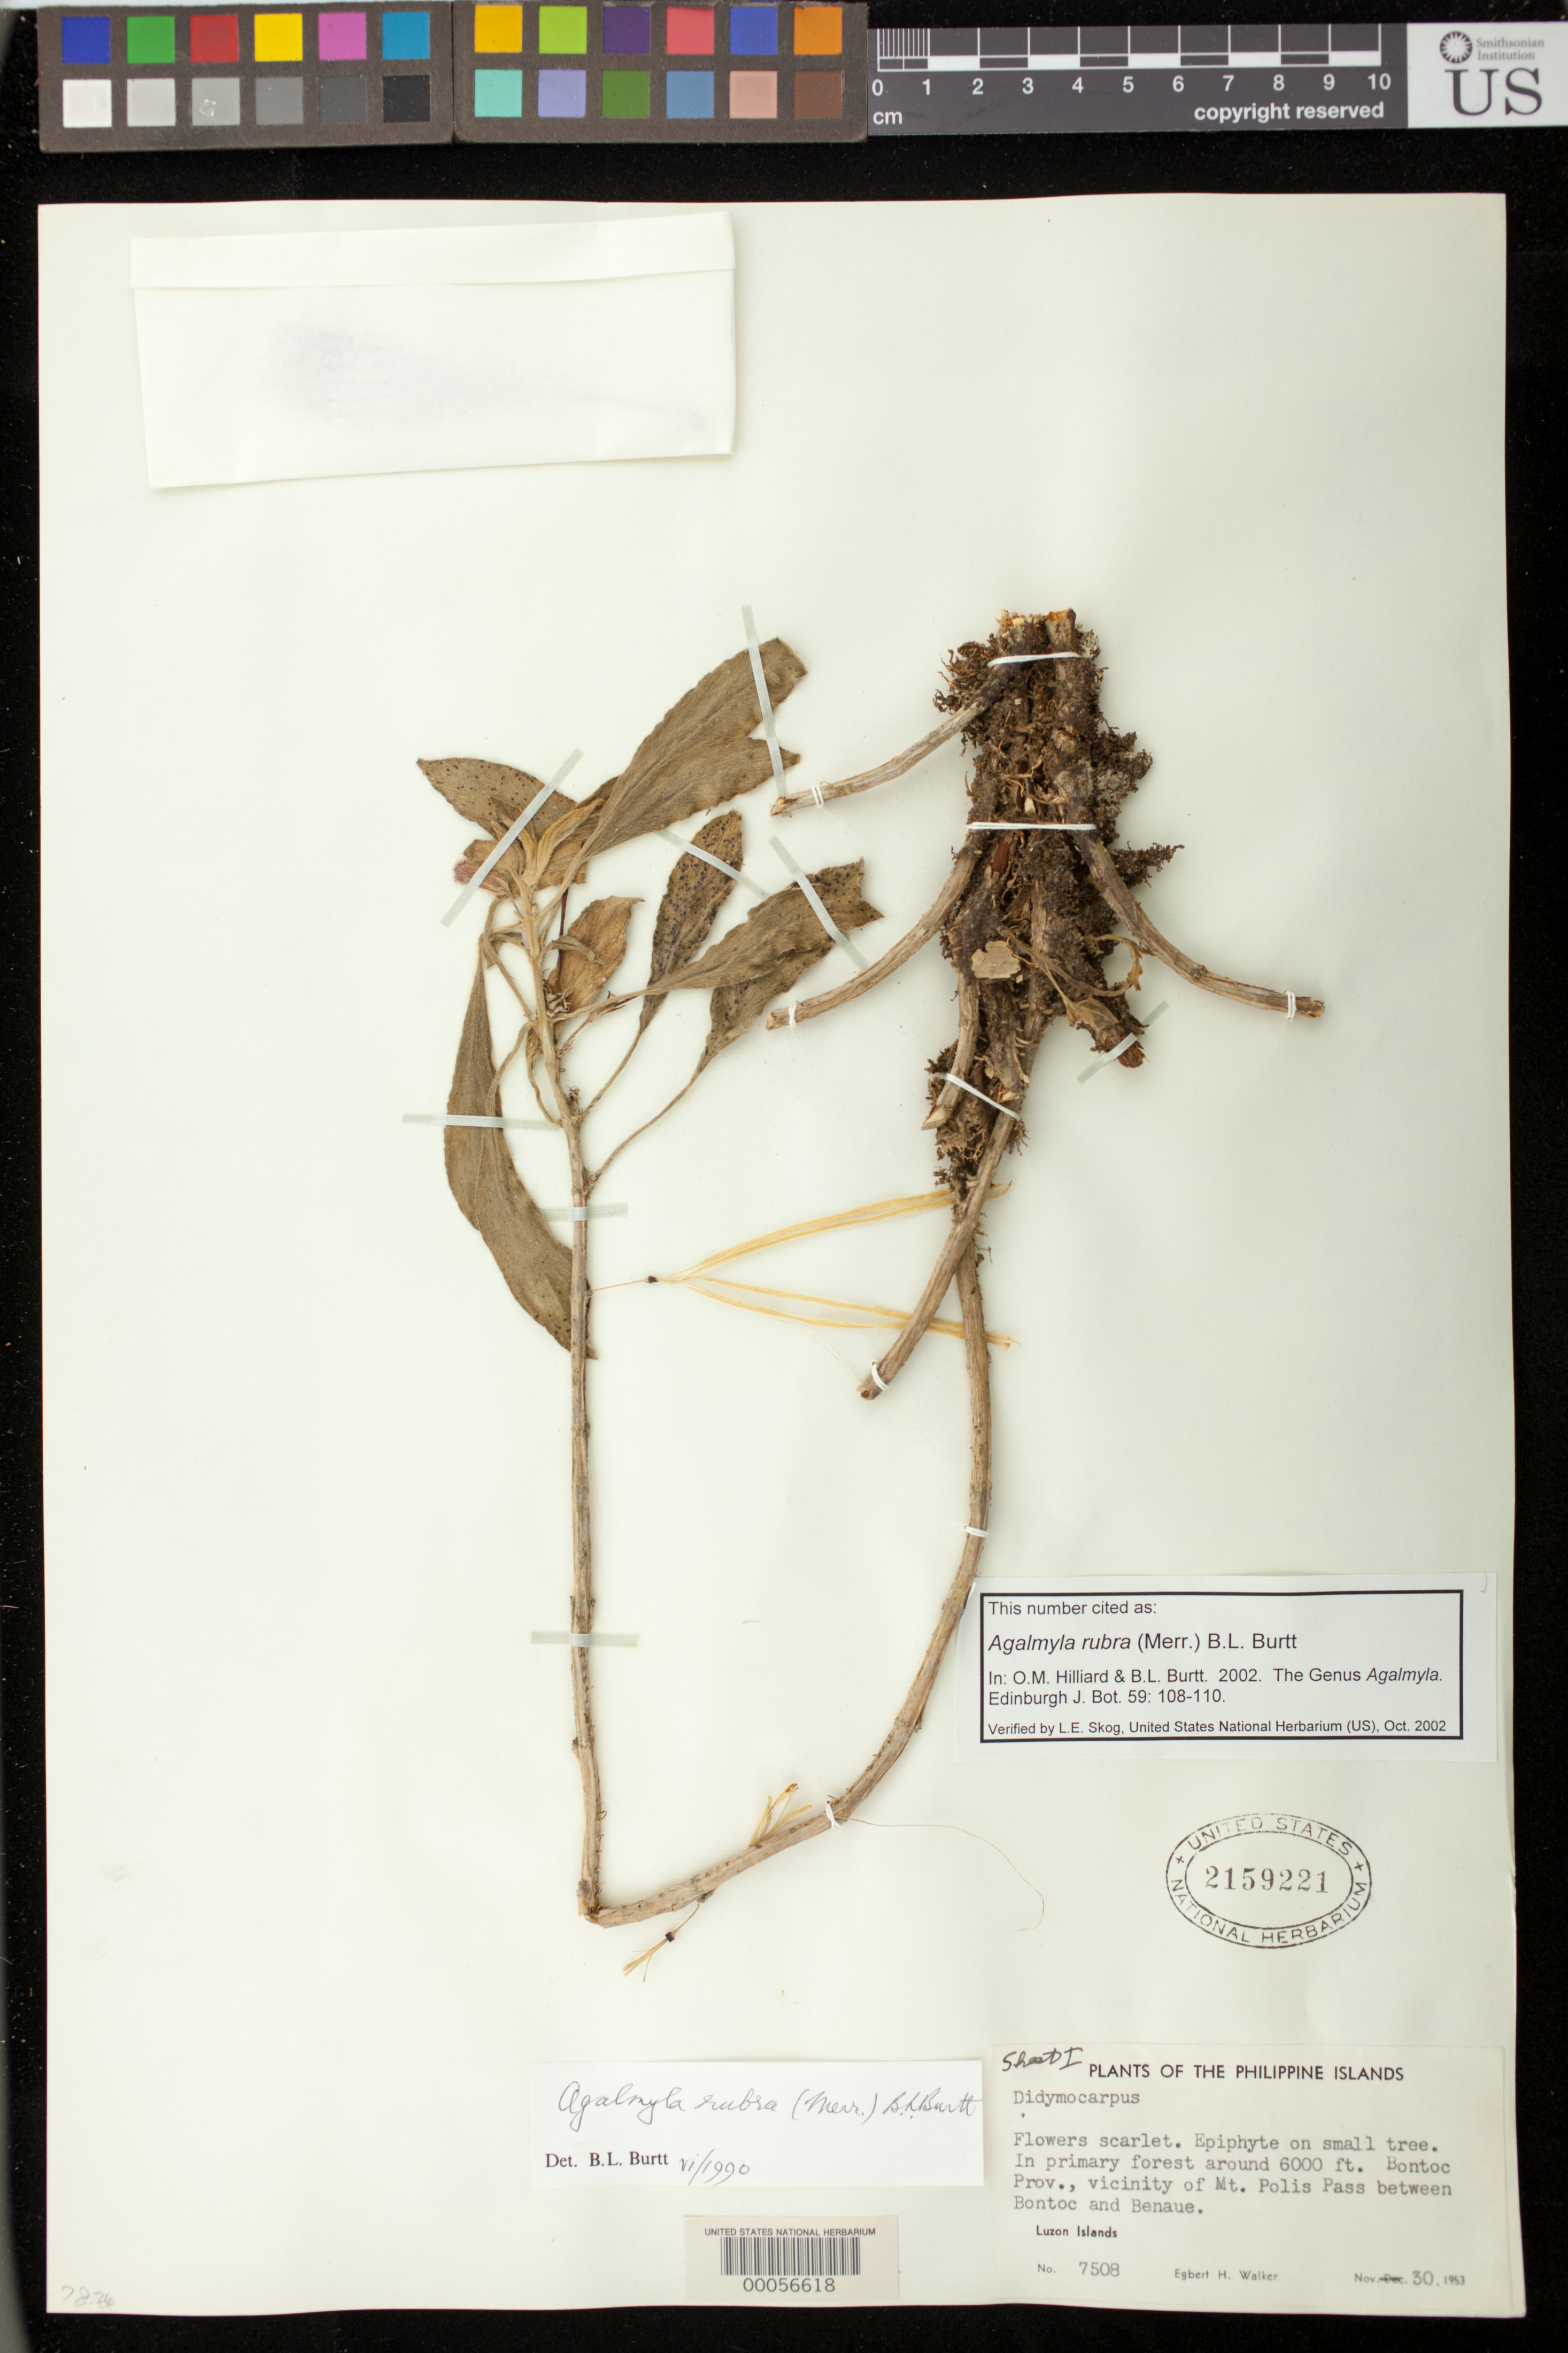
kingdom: Plantae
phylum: Tracheophyta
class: Magnoliopsida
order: Lamiales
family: Gesneriaceae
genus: Agalmyla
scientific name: Agalmyla rubra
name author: (Merr.) B.L. Burtt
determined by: Hilliard, O. M.; Burtt, B. L.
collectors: E. H. Walker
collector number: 7508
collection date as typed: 30 Nov 1953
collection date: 1953-11-30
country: Philippines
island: Luzon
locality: Bontoc Province, vicinity of Mt. Polis Pass between Bontoc and Benaue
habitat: Primary forest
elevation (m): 1829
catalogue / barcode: US 2159221